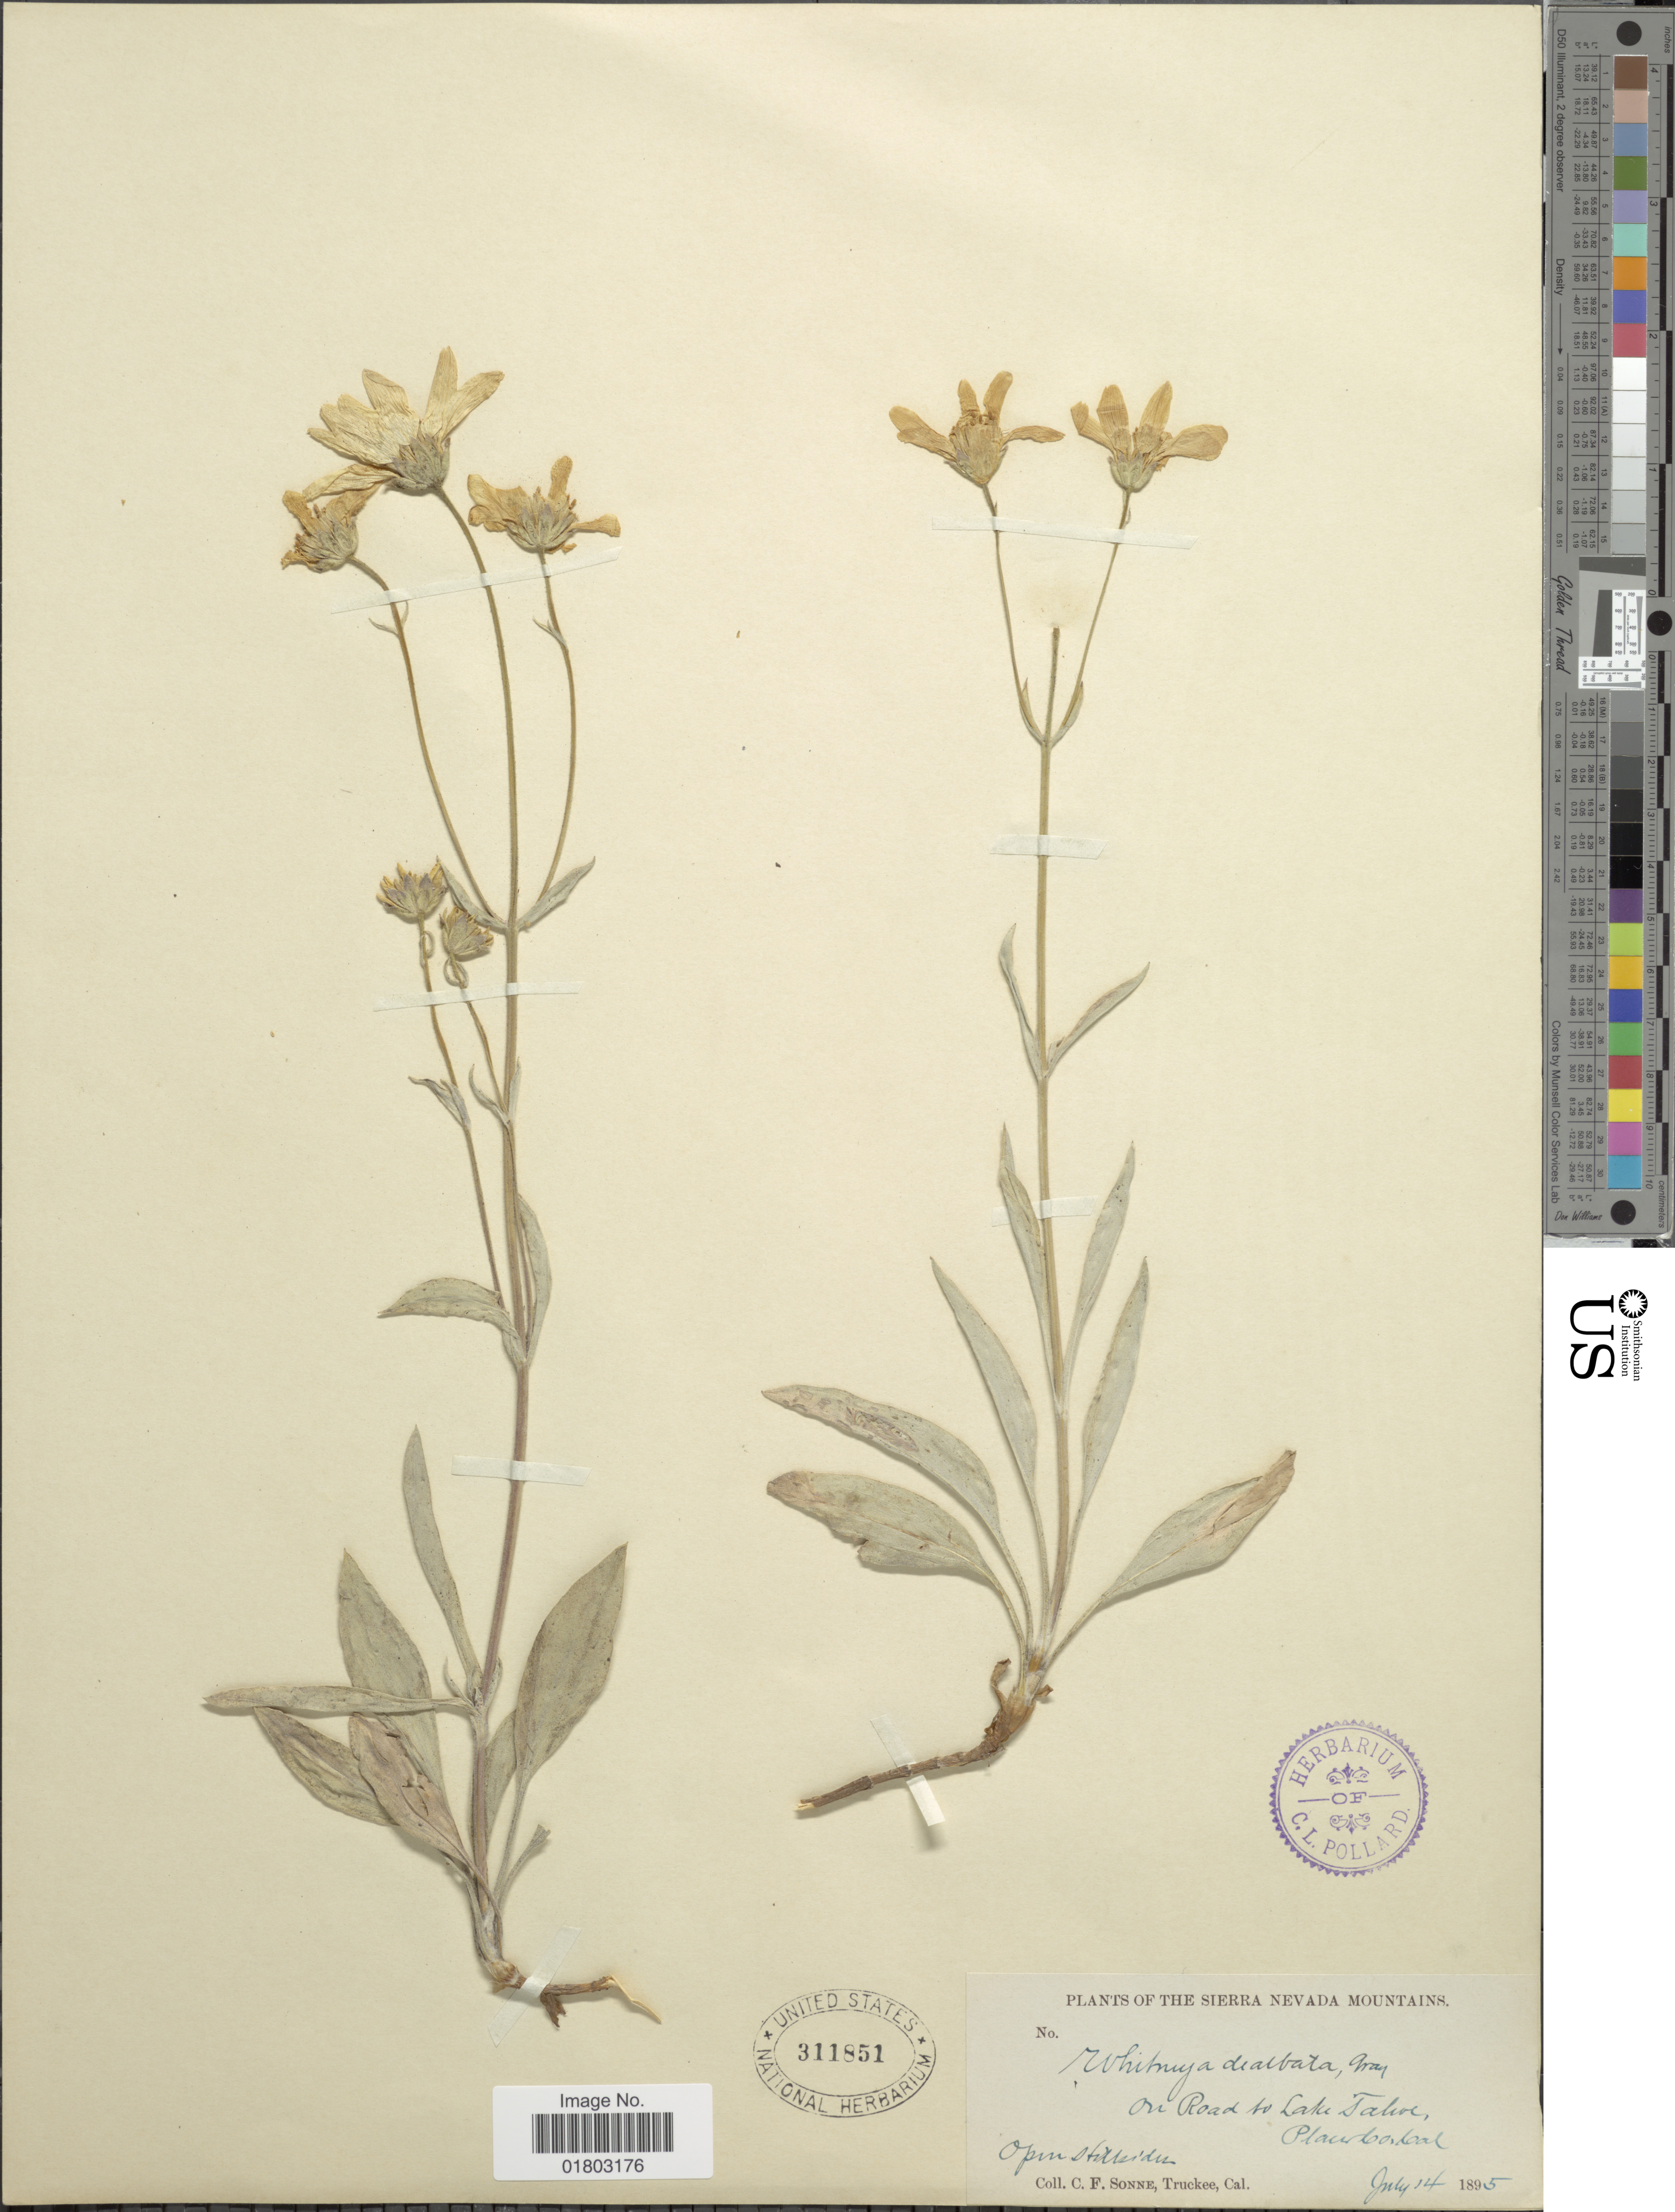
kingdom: Plantae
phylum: Tracheophyta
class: Magnoliopsida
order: Asterales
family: Asteraceae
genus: Arnica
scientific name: Arnica dealbata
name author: (A. Gray) B.G. Baldwin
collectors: C. Sonne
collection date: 1895-07-14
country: United States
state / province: California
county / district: Placer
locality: The Sierra Nevada Mountains, on Road to Lake Tahoe, Placer Co, Open Hillsides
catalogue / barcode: US 311851